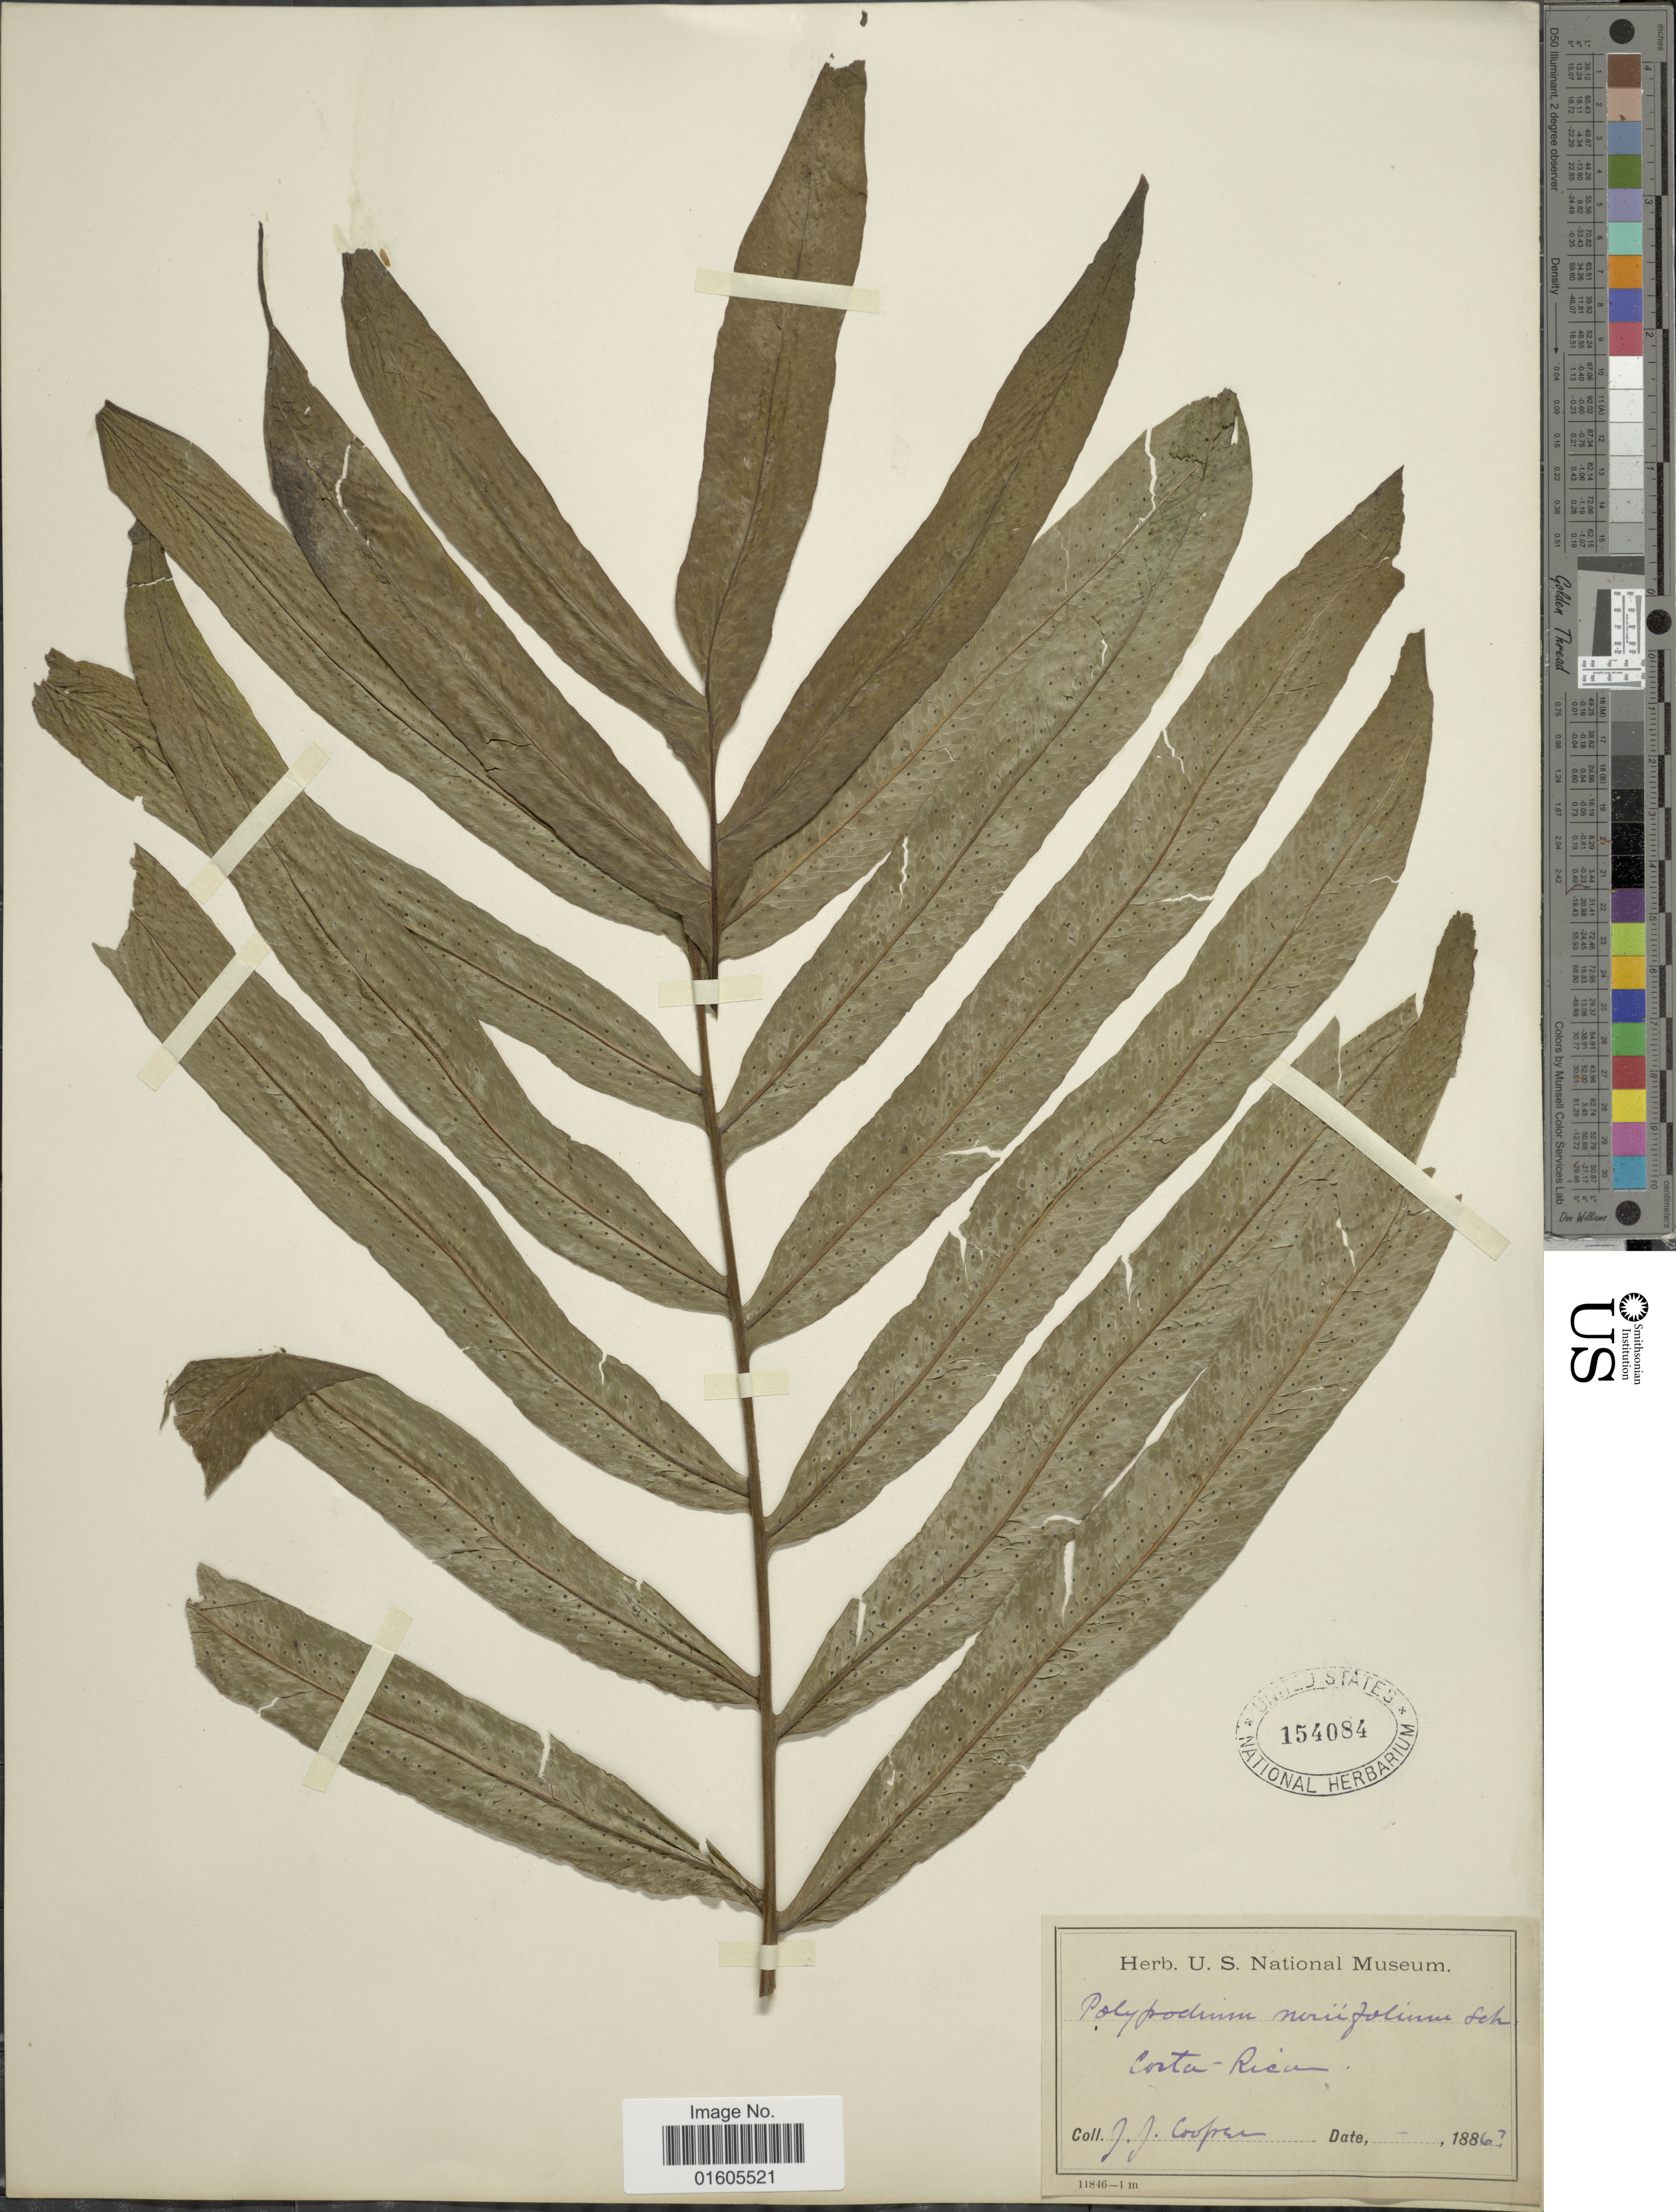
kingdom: Plantae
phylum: Tracheophyta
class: Polypodiopsida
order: Polypodiales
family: Polypodiaceae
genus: Serpocaulon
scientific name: Serpocaulon triseriale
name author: (Sw.) A.R. Sm.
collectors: J. J. Cooper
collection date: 1886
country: Costa Rica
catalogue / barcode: US 154084